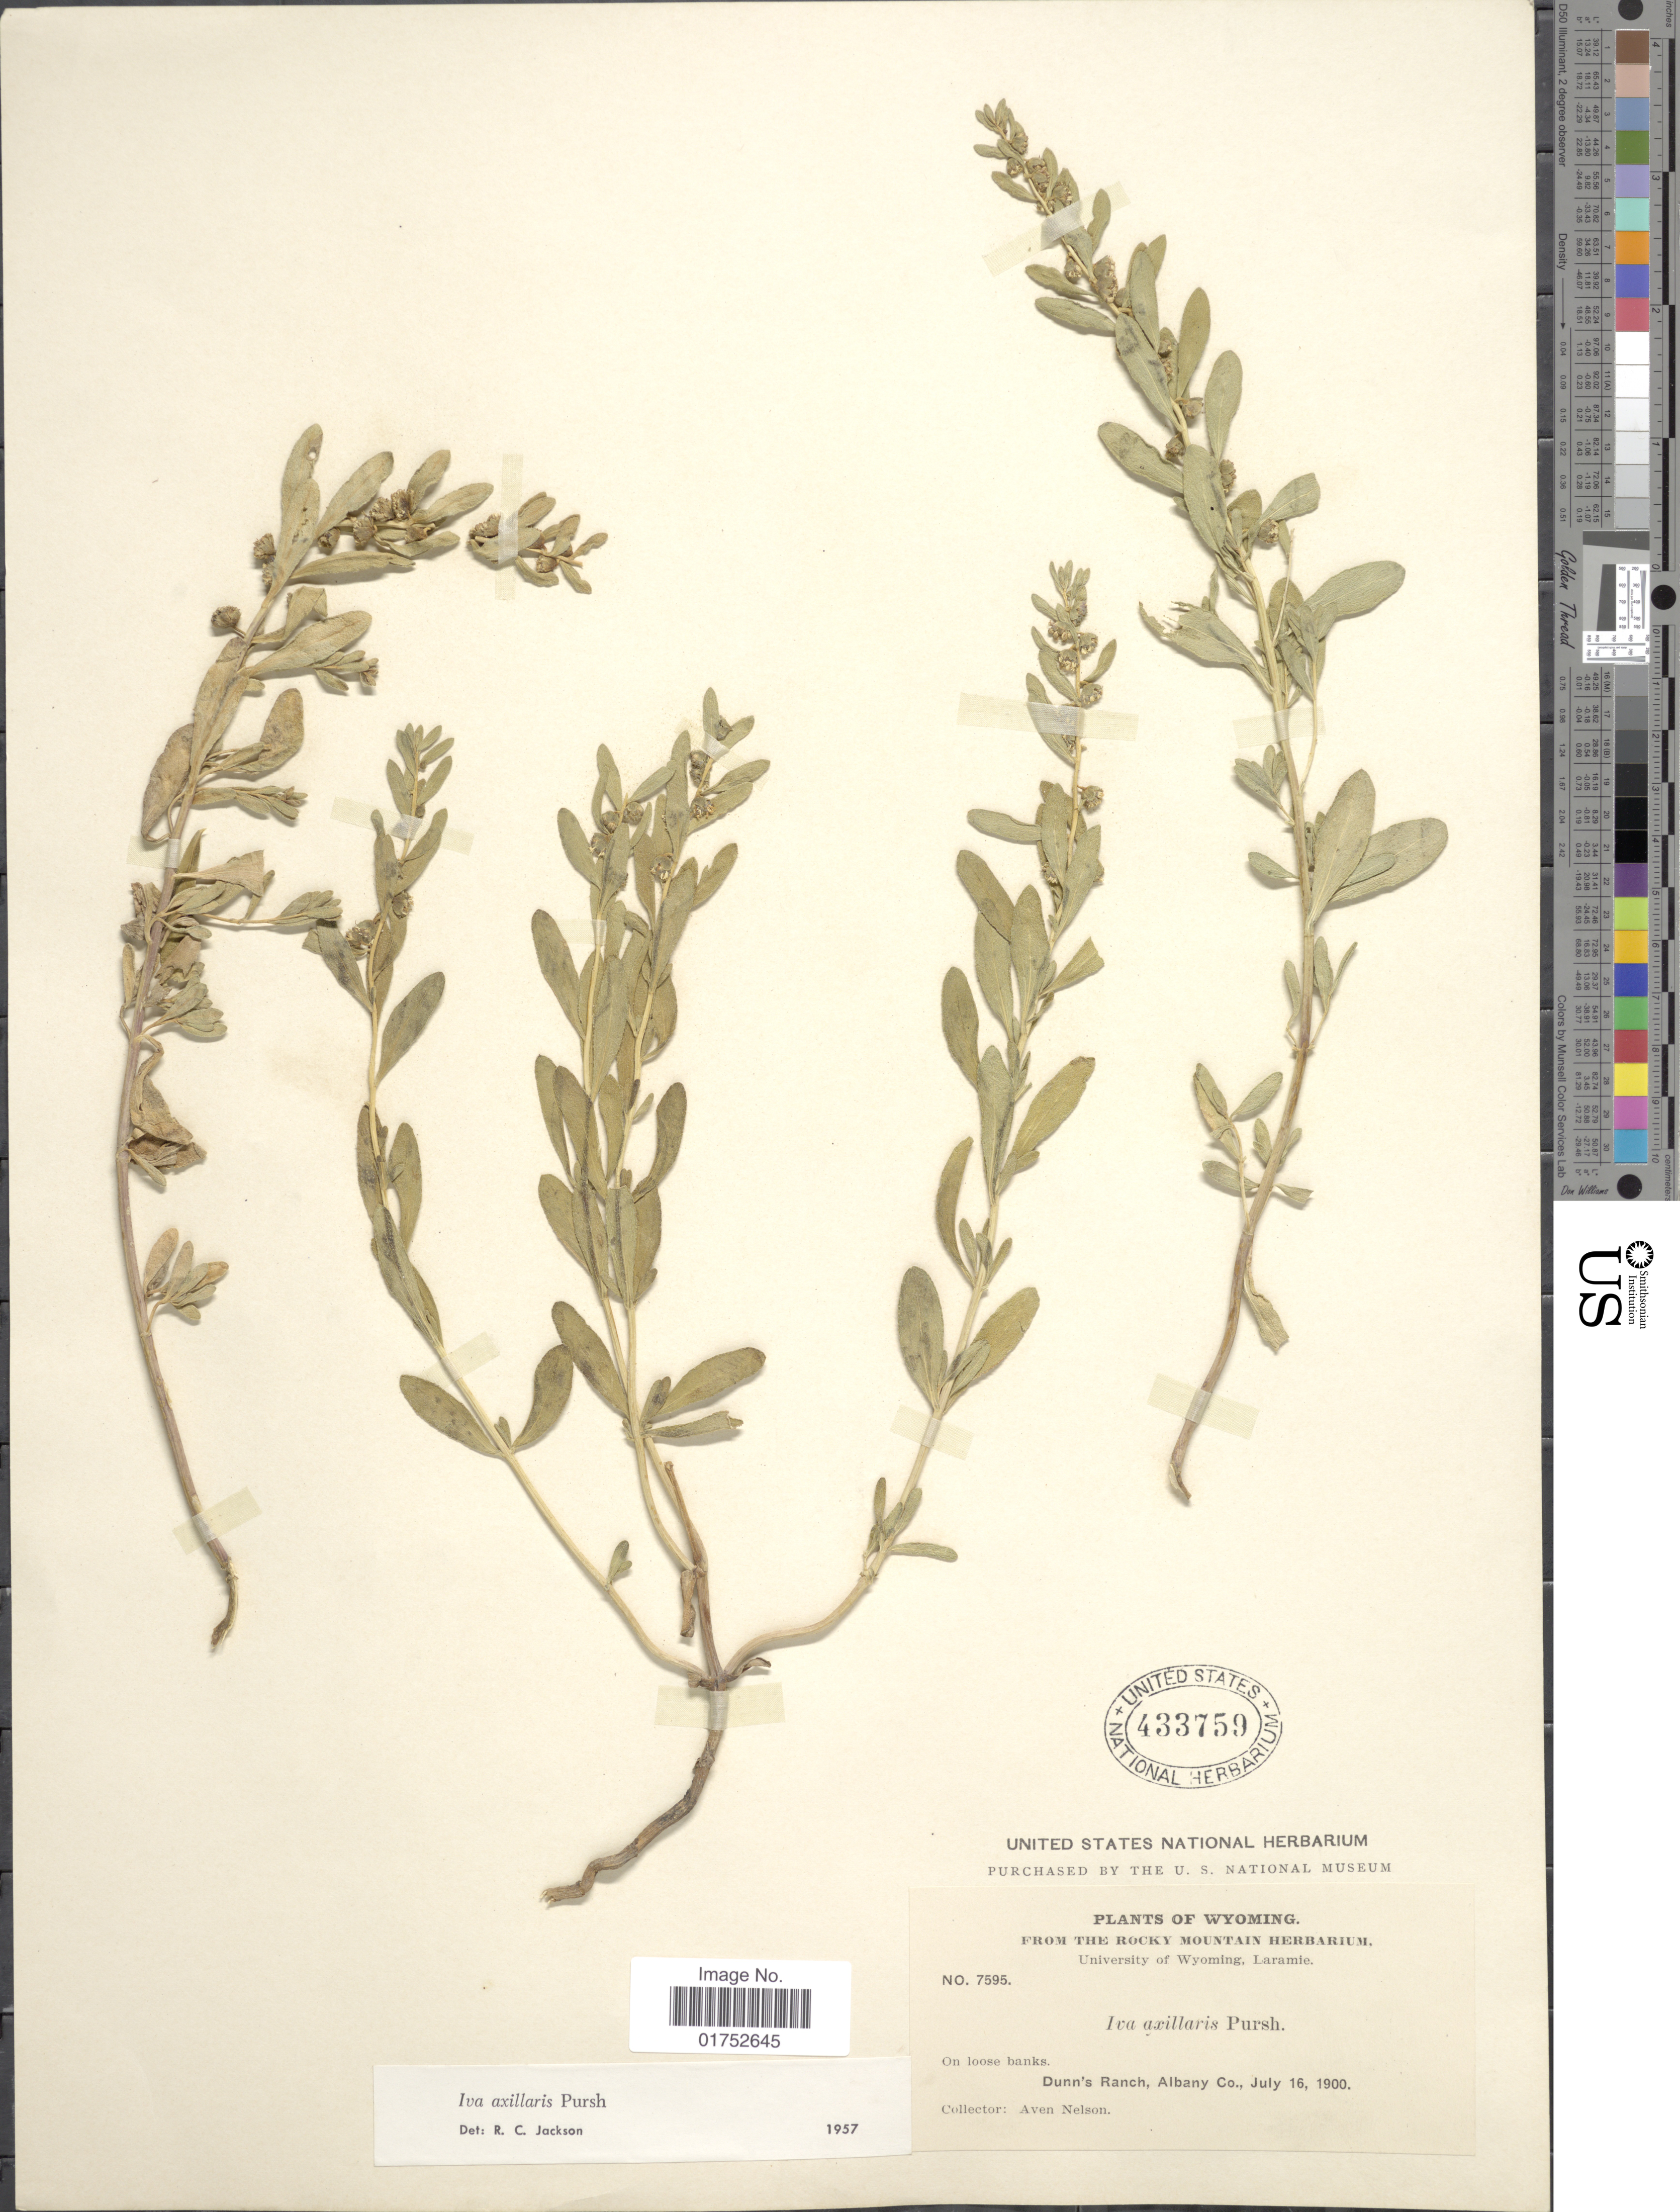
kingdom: Plantae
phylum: Tracheophyta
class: Magnoliopsida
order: Asterales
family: Asteraceae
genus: Iva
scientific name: Iva axillaris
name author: Pursh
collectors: A. Nelson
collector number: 7595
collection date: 1900-07-16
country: United States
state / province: Wyoming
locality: Dunn's Ranch, Albany Co.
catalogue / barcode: US 433759